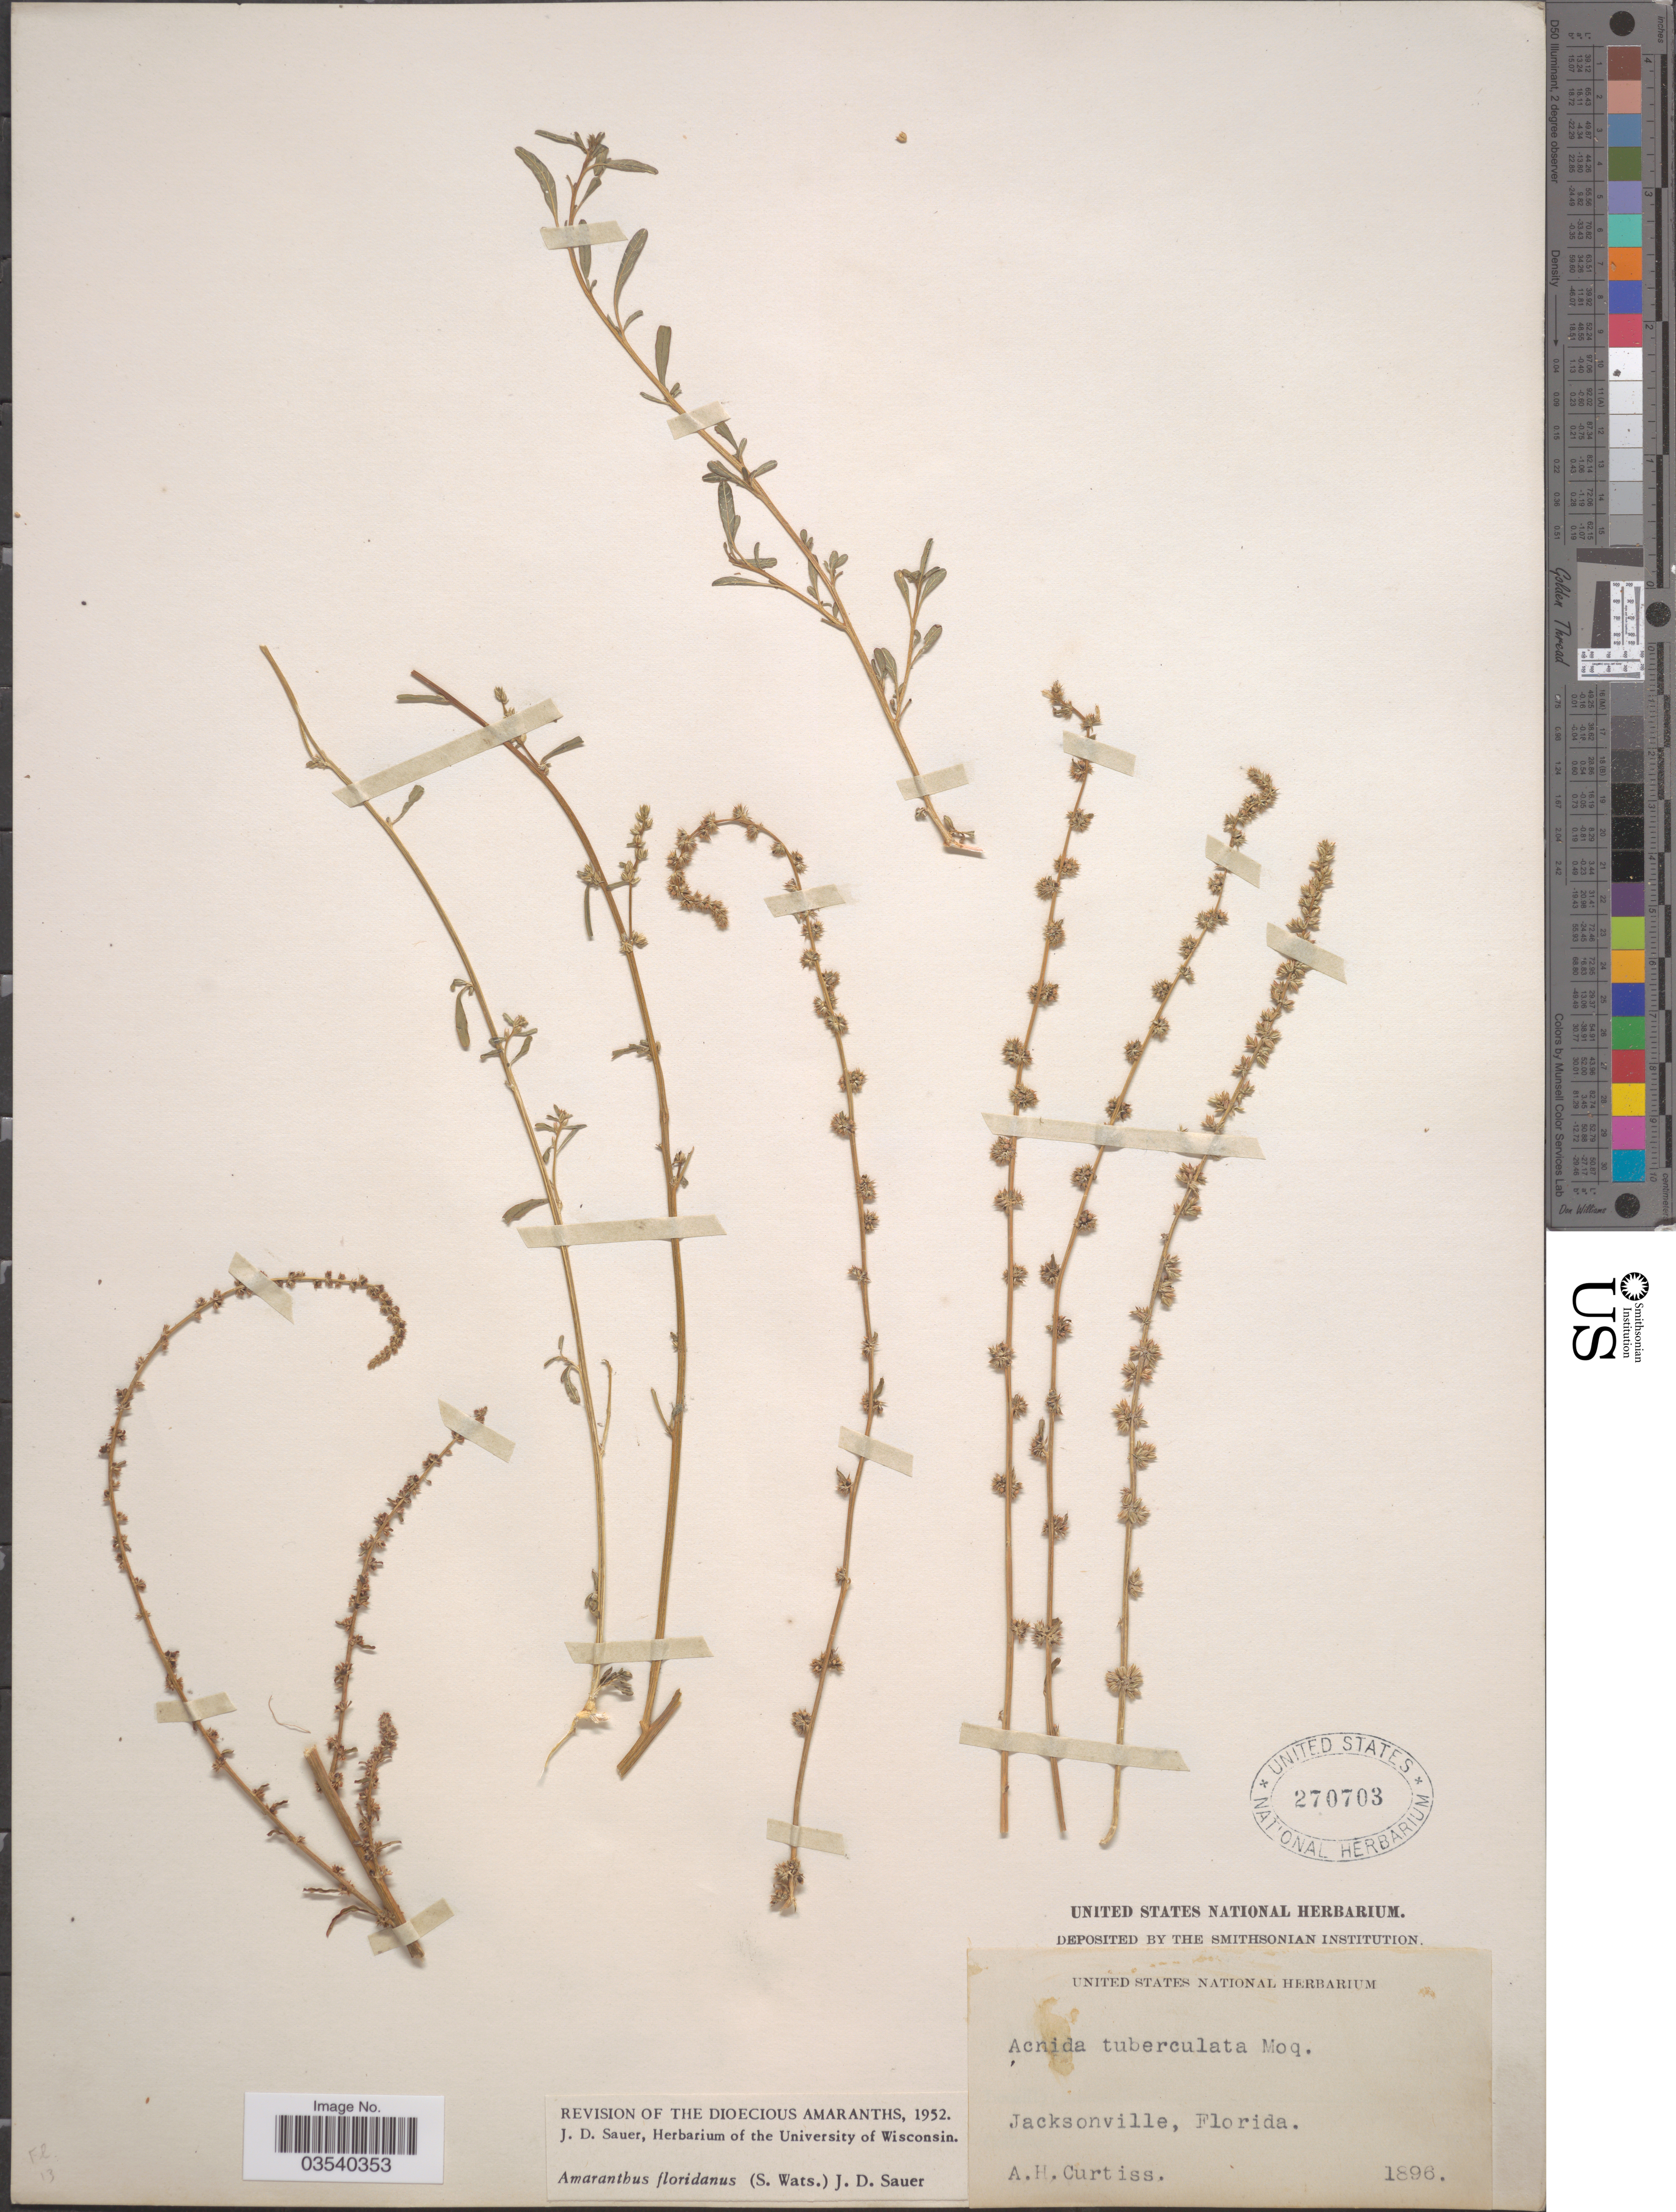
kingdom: Plantae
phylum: Tracheophyta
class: Magnoliopsida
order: Caryophyllales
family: Amaranthaceae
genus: Amaranthus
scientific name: Amaranthus floridanus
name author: (S. Watson) J.D. Sauer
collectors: A. H. Curtiss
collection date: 1896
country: United States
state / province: Florida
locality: Jacksonville.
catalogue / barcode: US 270703